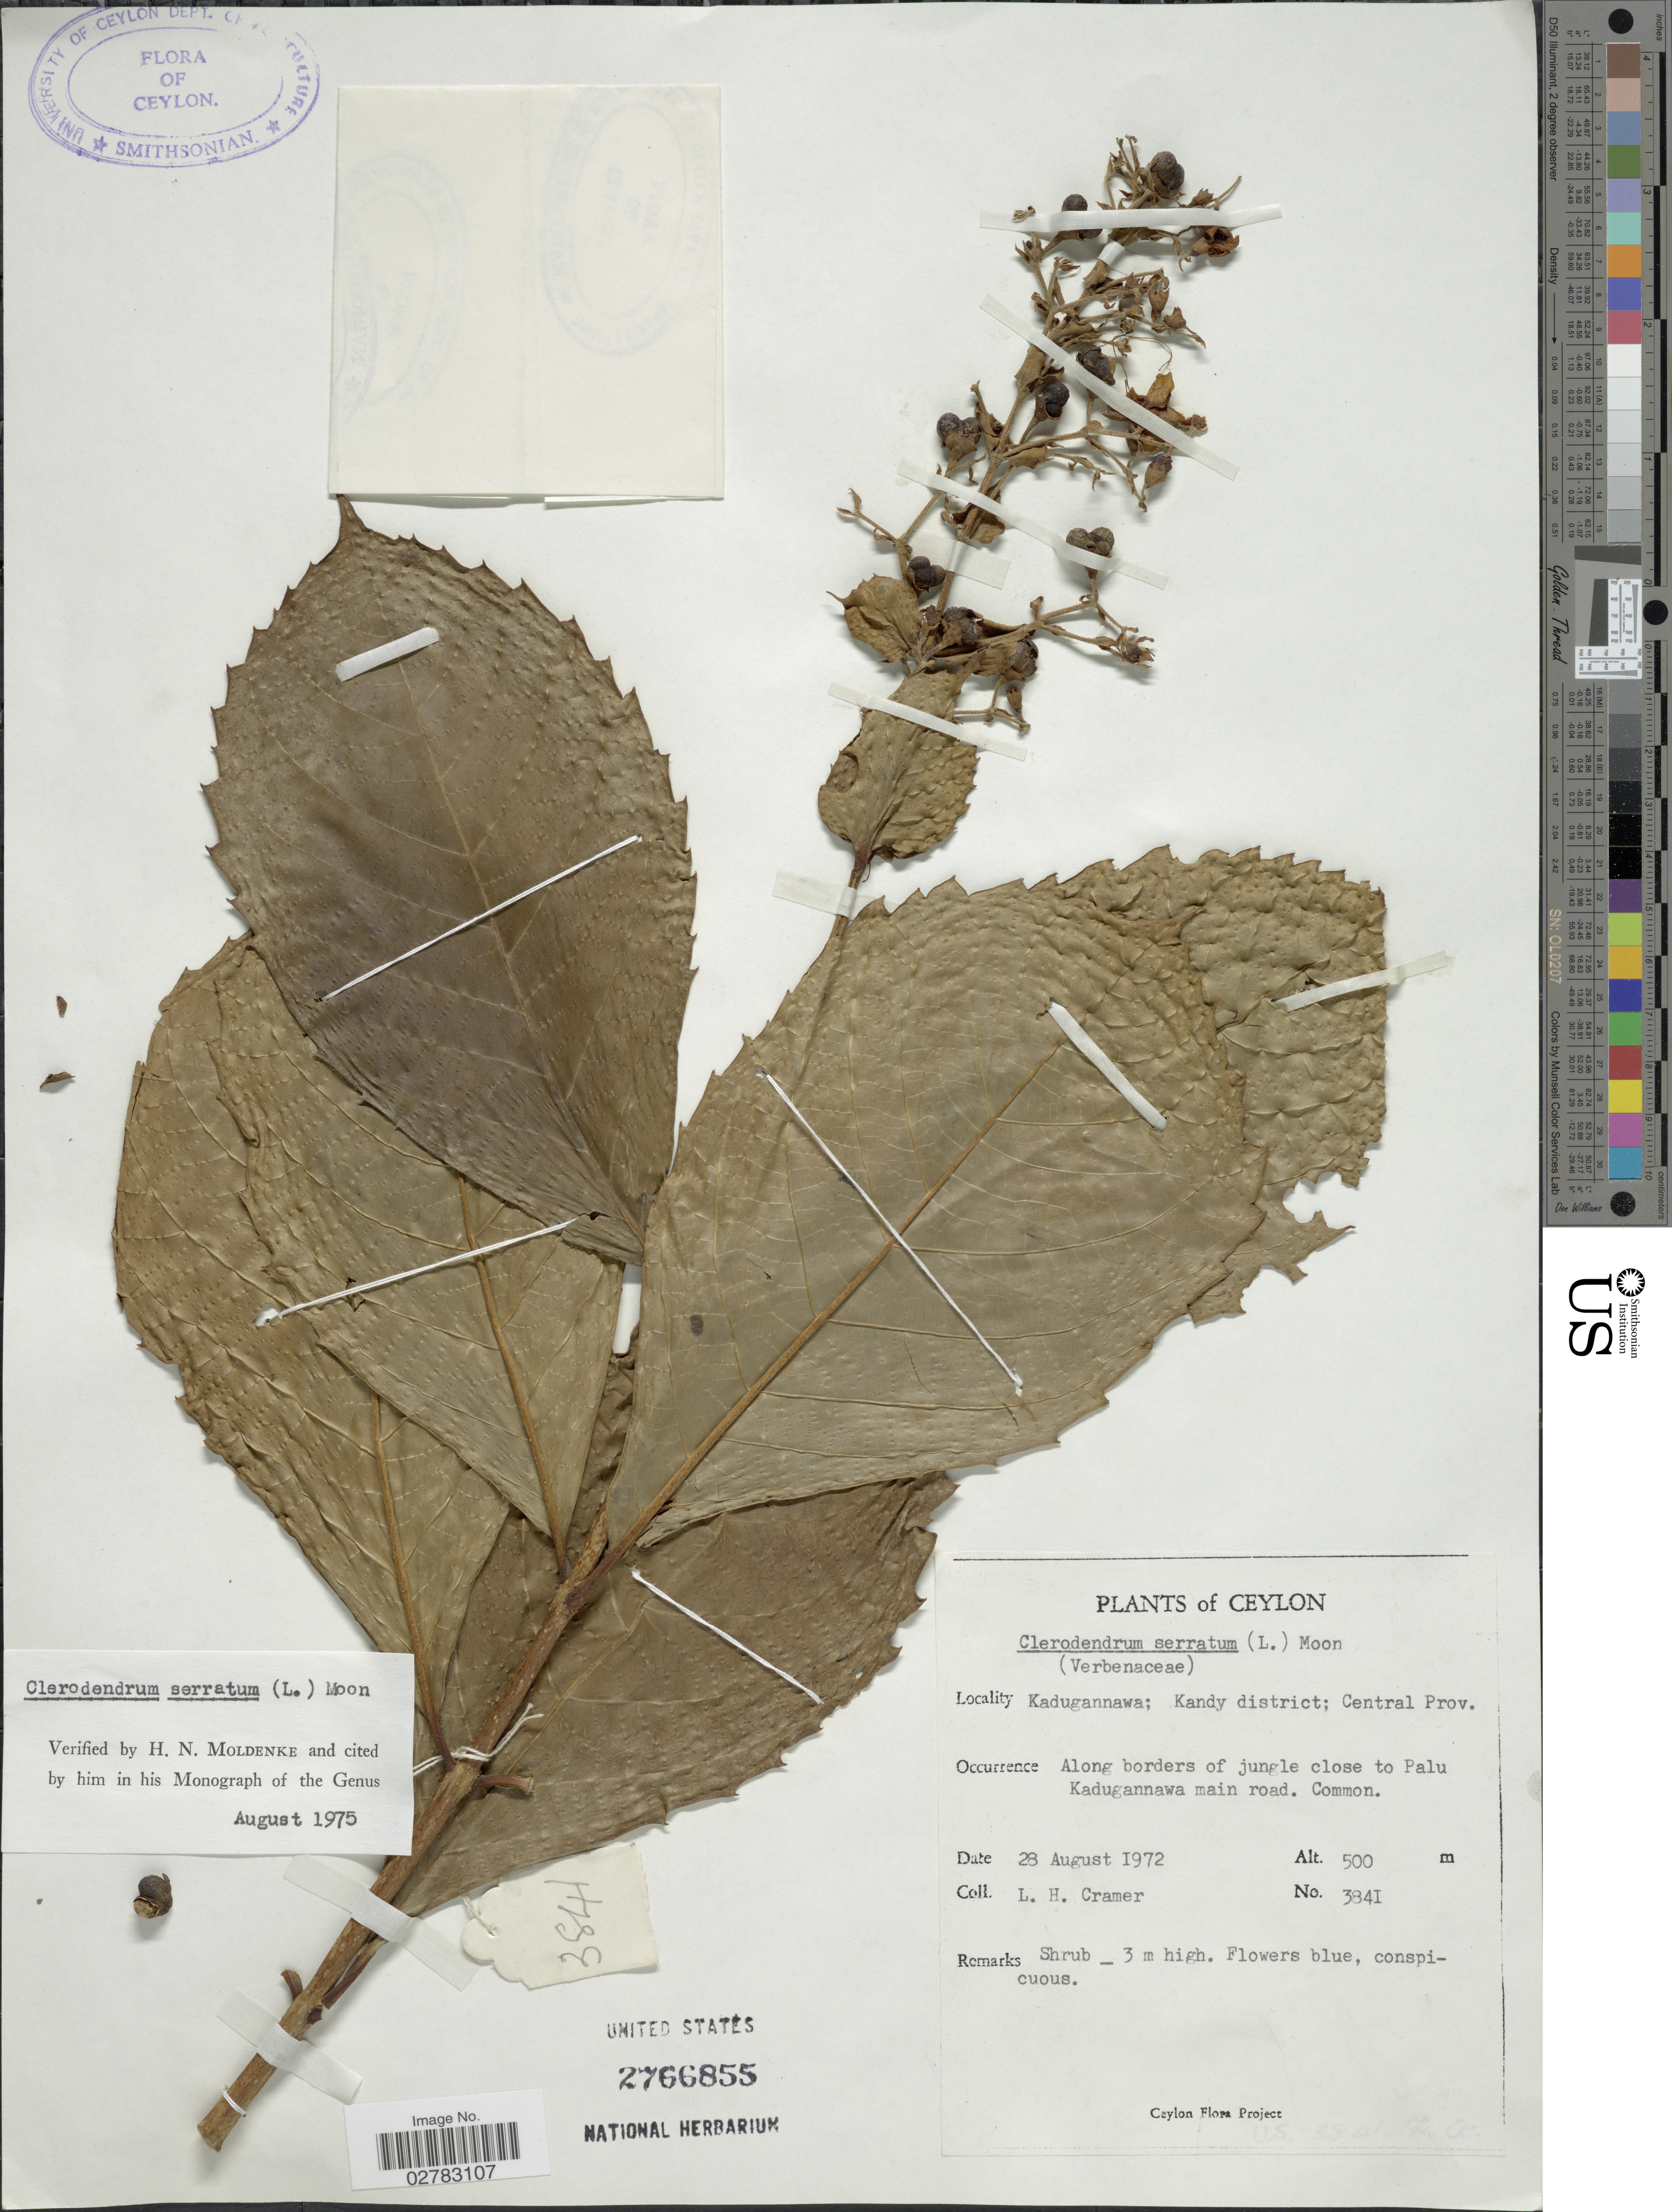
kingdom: Plantae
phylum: Tracheophyta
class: Magnoliopsida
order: Lamiales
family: Lamiaceae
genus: Clerodendrum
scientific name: Clerodendrum serratum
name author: (L.) Moon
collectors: L. H. Cramer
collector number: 3841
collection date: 1972-08-28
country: Sri Lanka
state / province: Central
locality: Ceylon. Kadugannawa; Kandy district. Along borders of jungle close to Palu Kadugannawa main road.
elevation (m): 500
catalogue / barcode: US 2766855